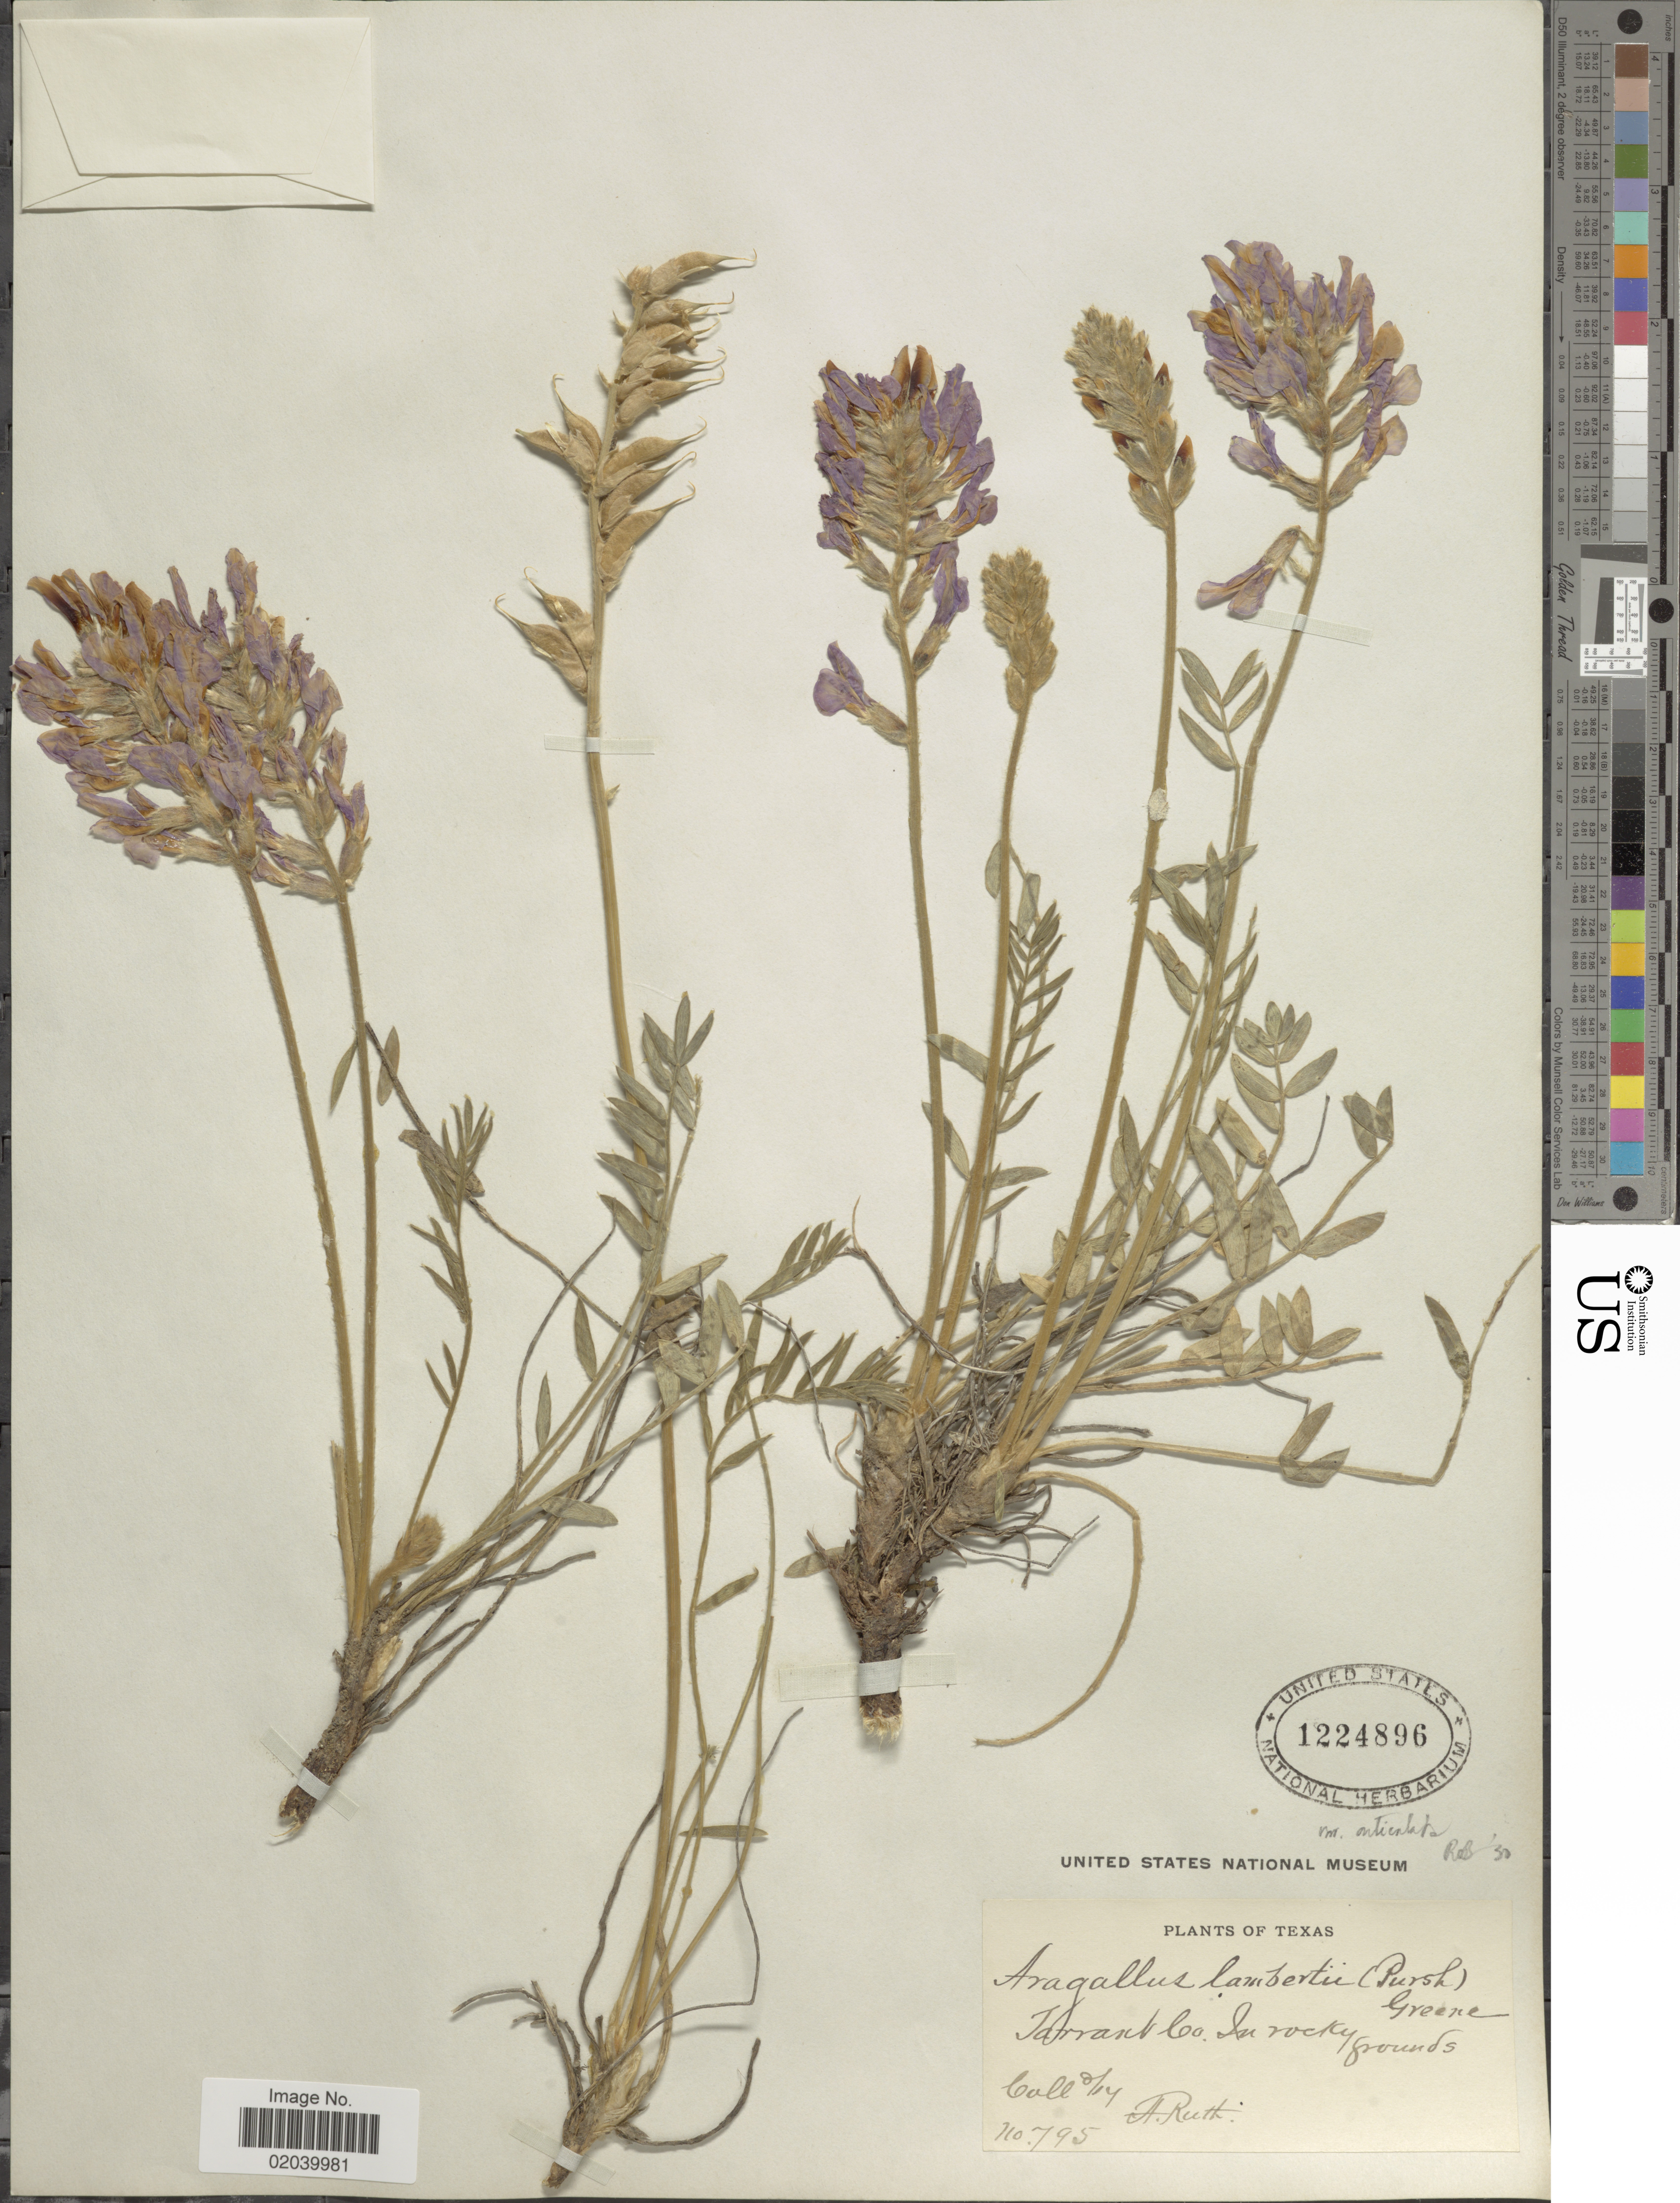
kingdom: Plantae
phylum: Tracheophyta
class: Magnoliopsida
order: Fabales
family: Fabaceae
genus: Oxytropis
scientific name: Oxytropis lambertii var. articulata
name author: (Greene) Barneby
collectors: A. Ruth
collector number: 795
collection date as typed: Transcribed d/m/y: /2/14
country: United States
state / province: Texas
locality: Tarrant Co.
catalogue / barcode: US 1224896